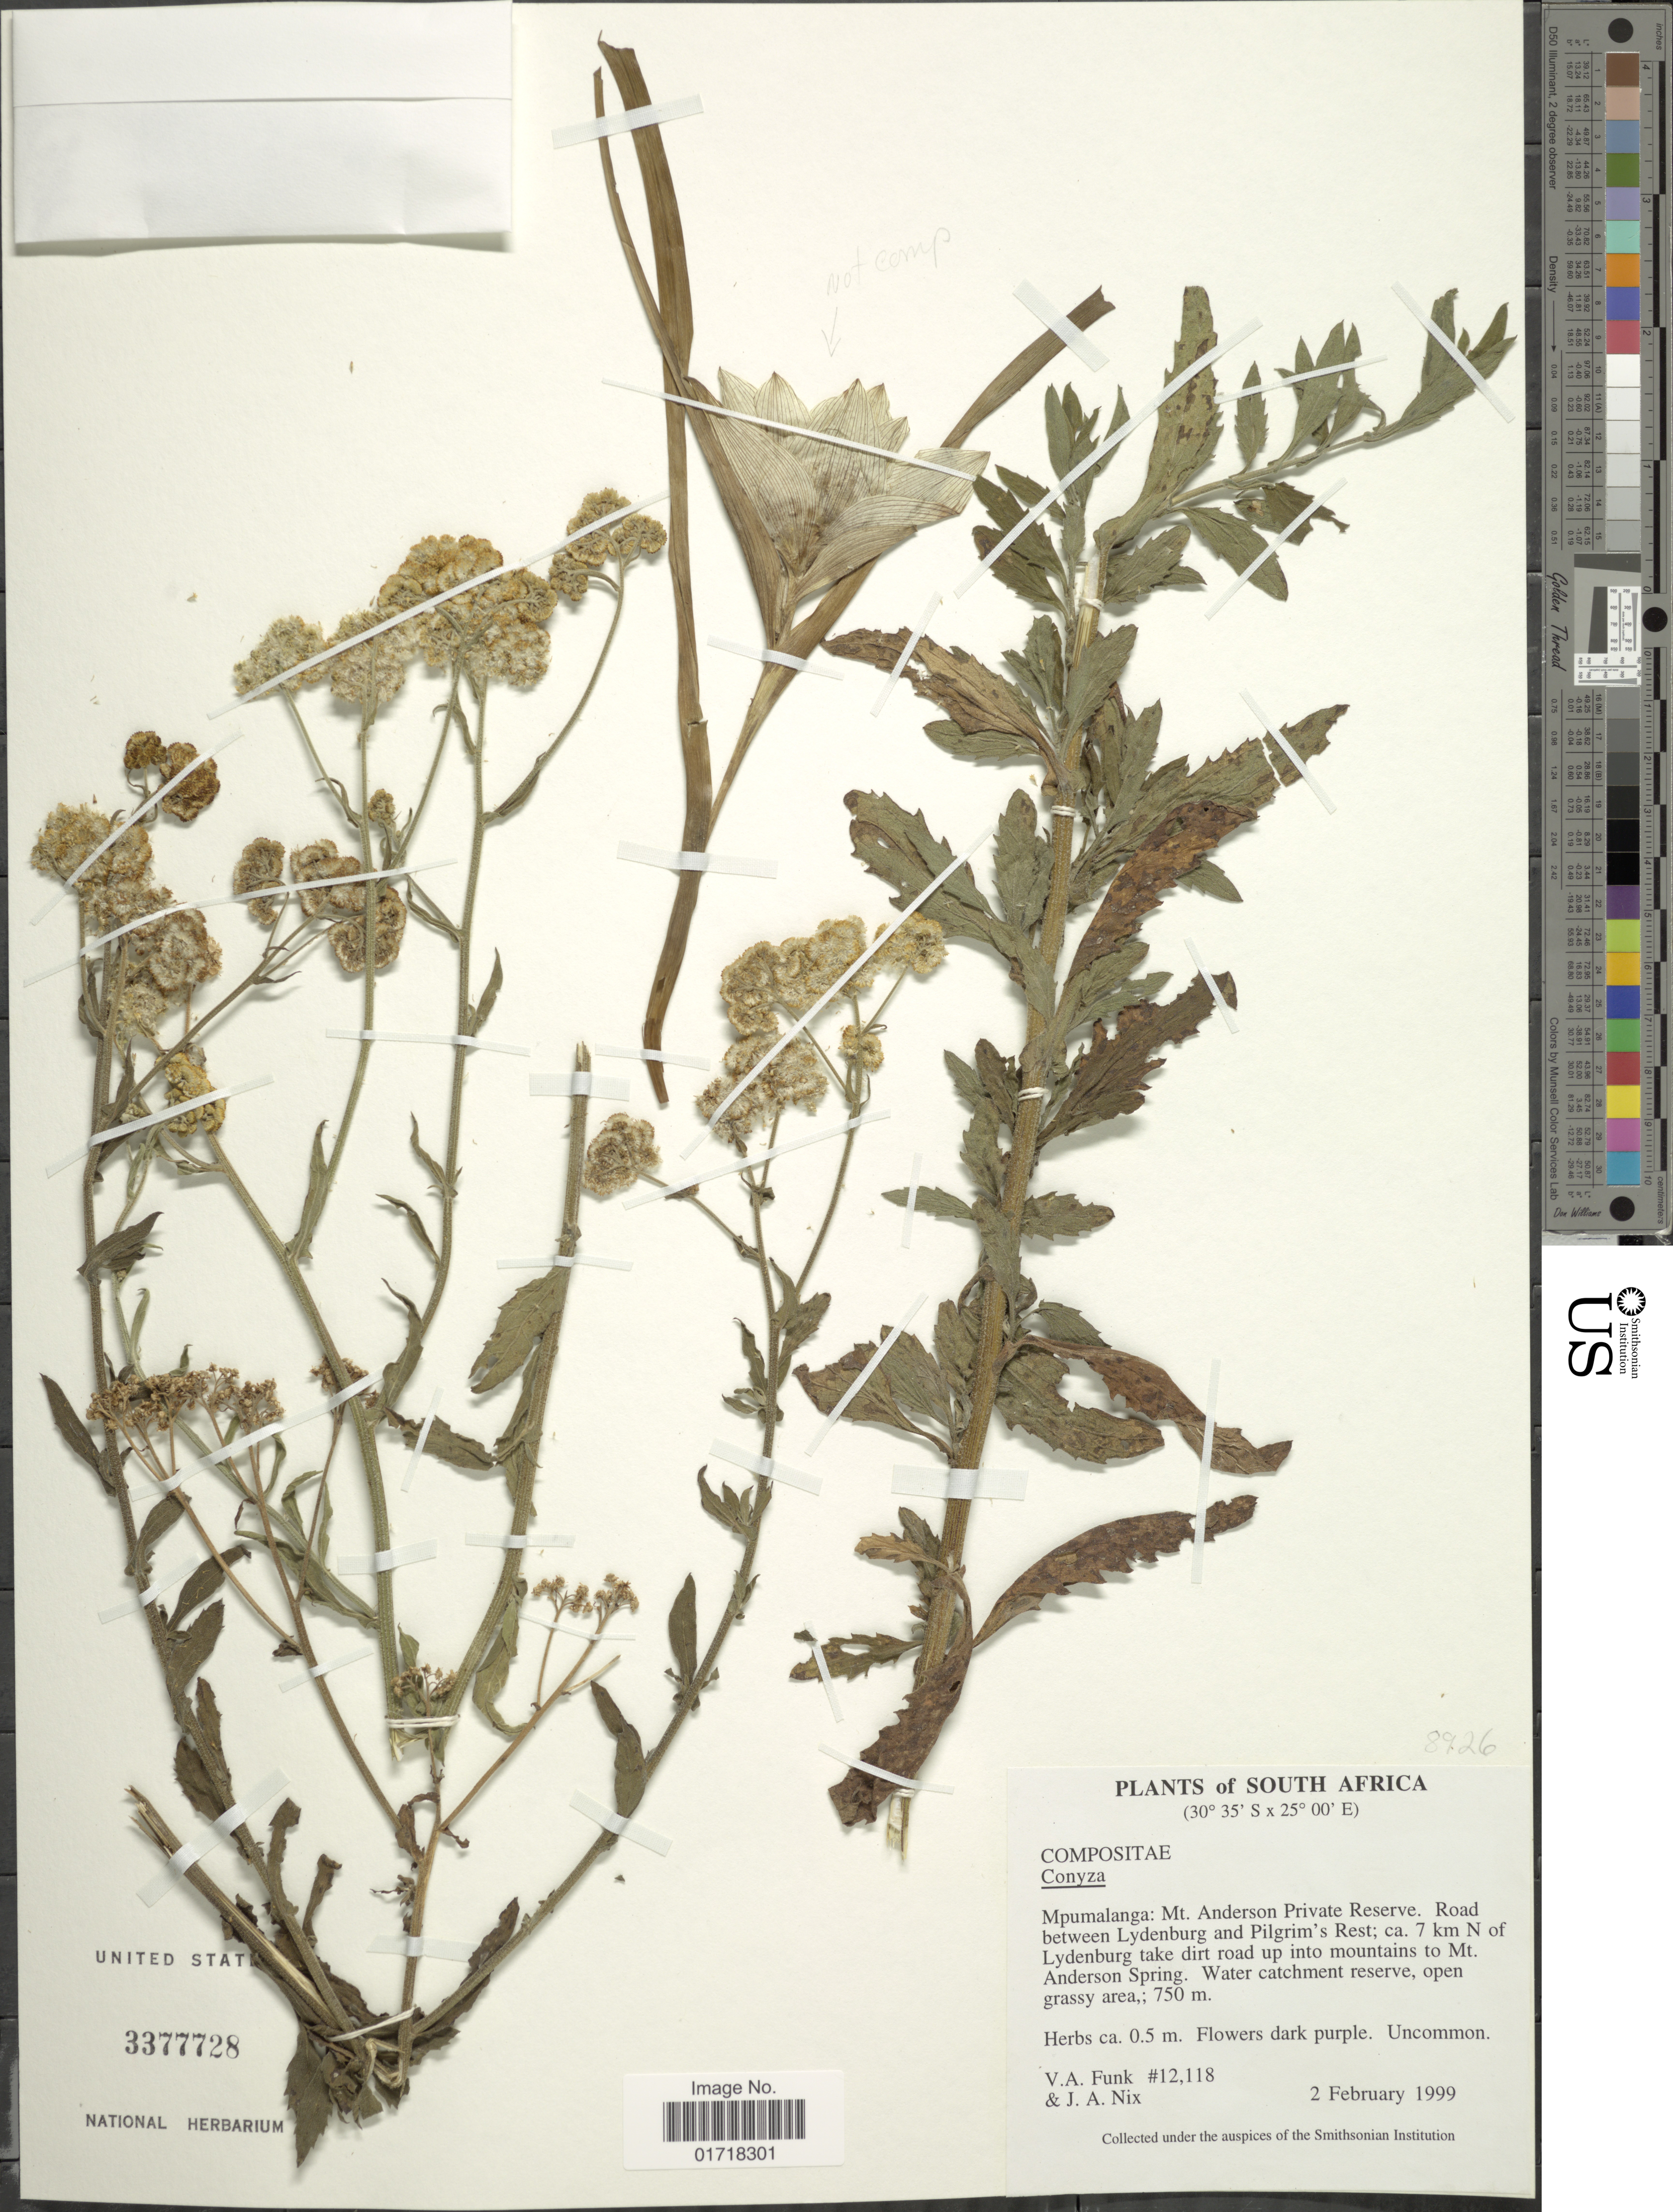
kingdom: Plantae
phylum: Tracheophyta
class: Magnoliopsida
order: Asterales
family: Asteraceae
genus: Conyza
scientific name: Conyza sp.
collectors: V. Funk & J. Nix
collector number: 12118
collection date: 1999-02-02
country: South Africa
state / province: Mpumalanga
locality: Mpumalanga: Mt. Anderson Private Reserve, Road between Lydenburg and Pilgrim's Rest; 7 km N of Lydenburg take dirt road up into mountains to Mt. Anderson Spring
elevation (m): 750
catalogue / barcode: US 3377728